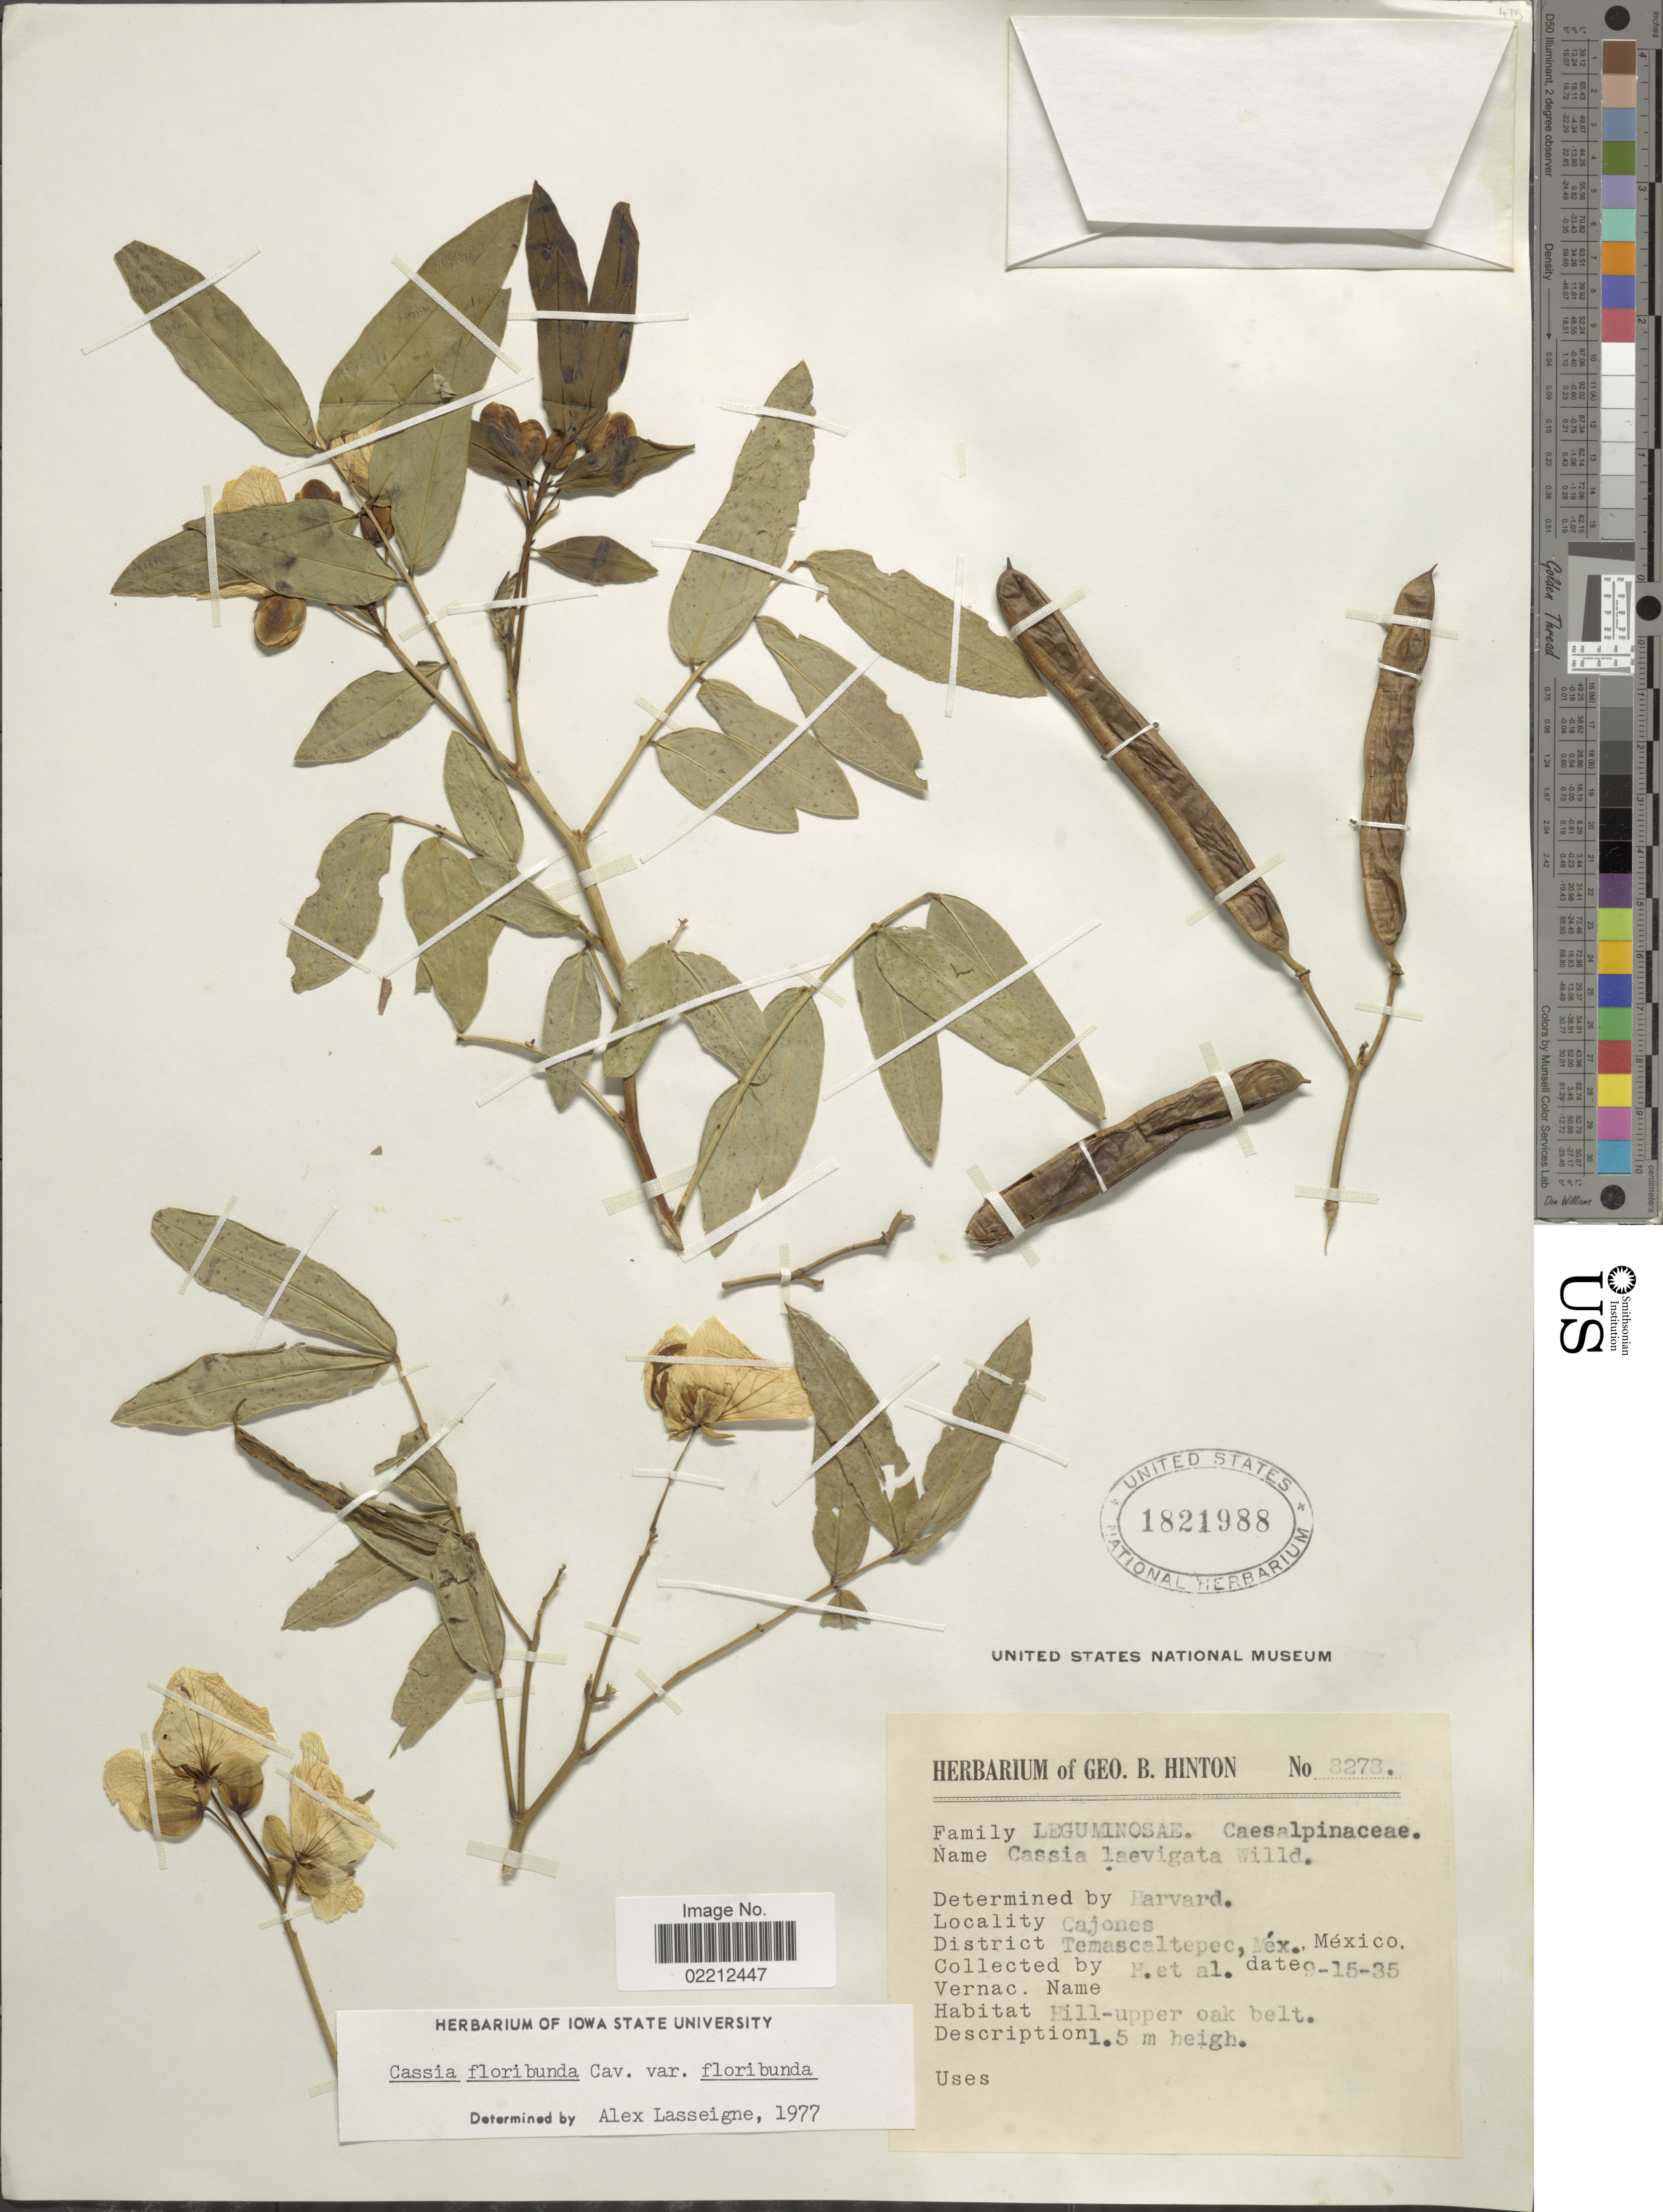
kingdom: Plantae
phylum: Tracheophyta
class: Magnoliopsida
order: Fabales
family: Fabaceae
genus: Senna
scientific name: Senna x floribunda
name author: (Cav.) H.S. Irwin & Barneby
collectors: G. B. Hinton & et al.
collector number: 8278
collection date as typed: Transcribed d/m/y: 15/9/35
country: Mexico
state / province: México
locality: Cajones, District Temascaltepec, Mex. Mexico.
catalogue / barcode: US 1821988